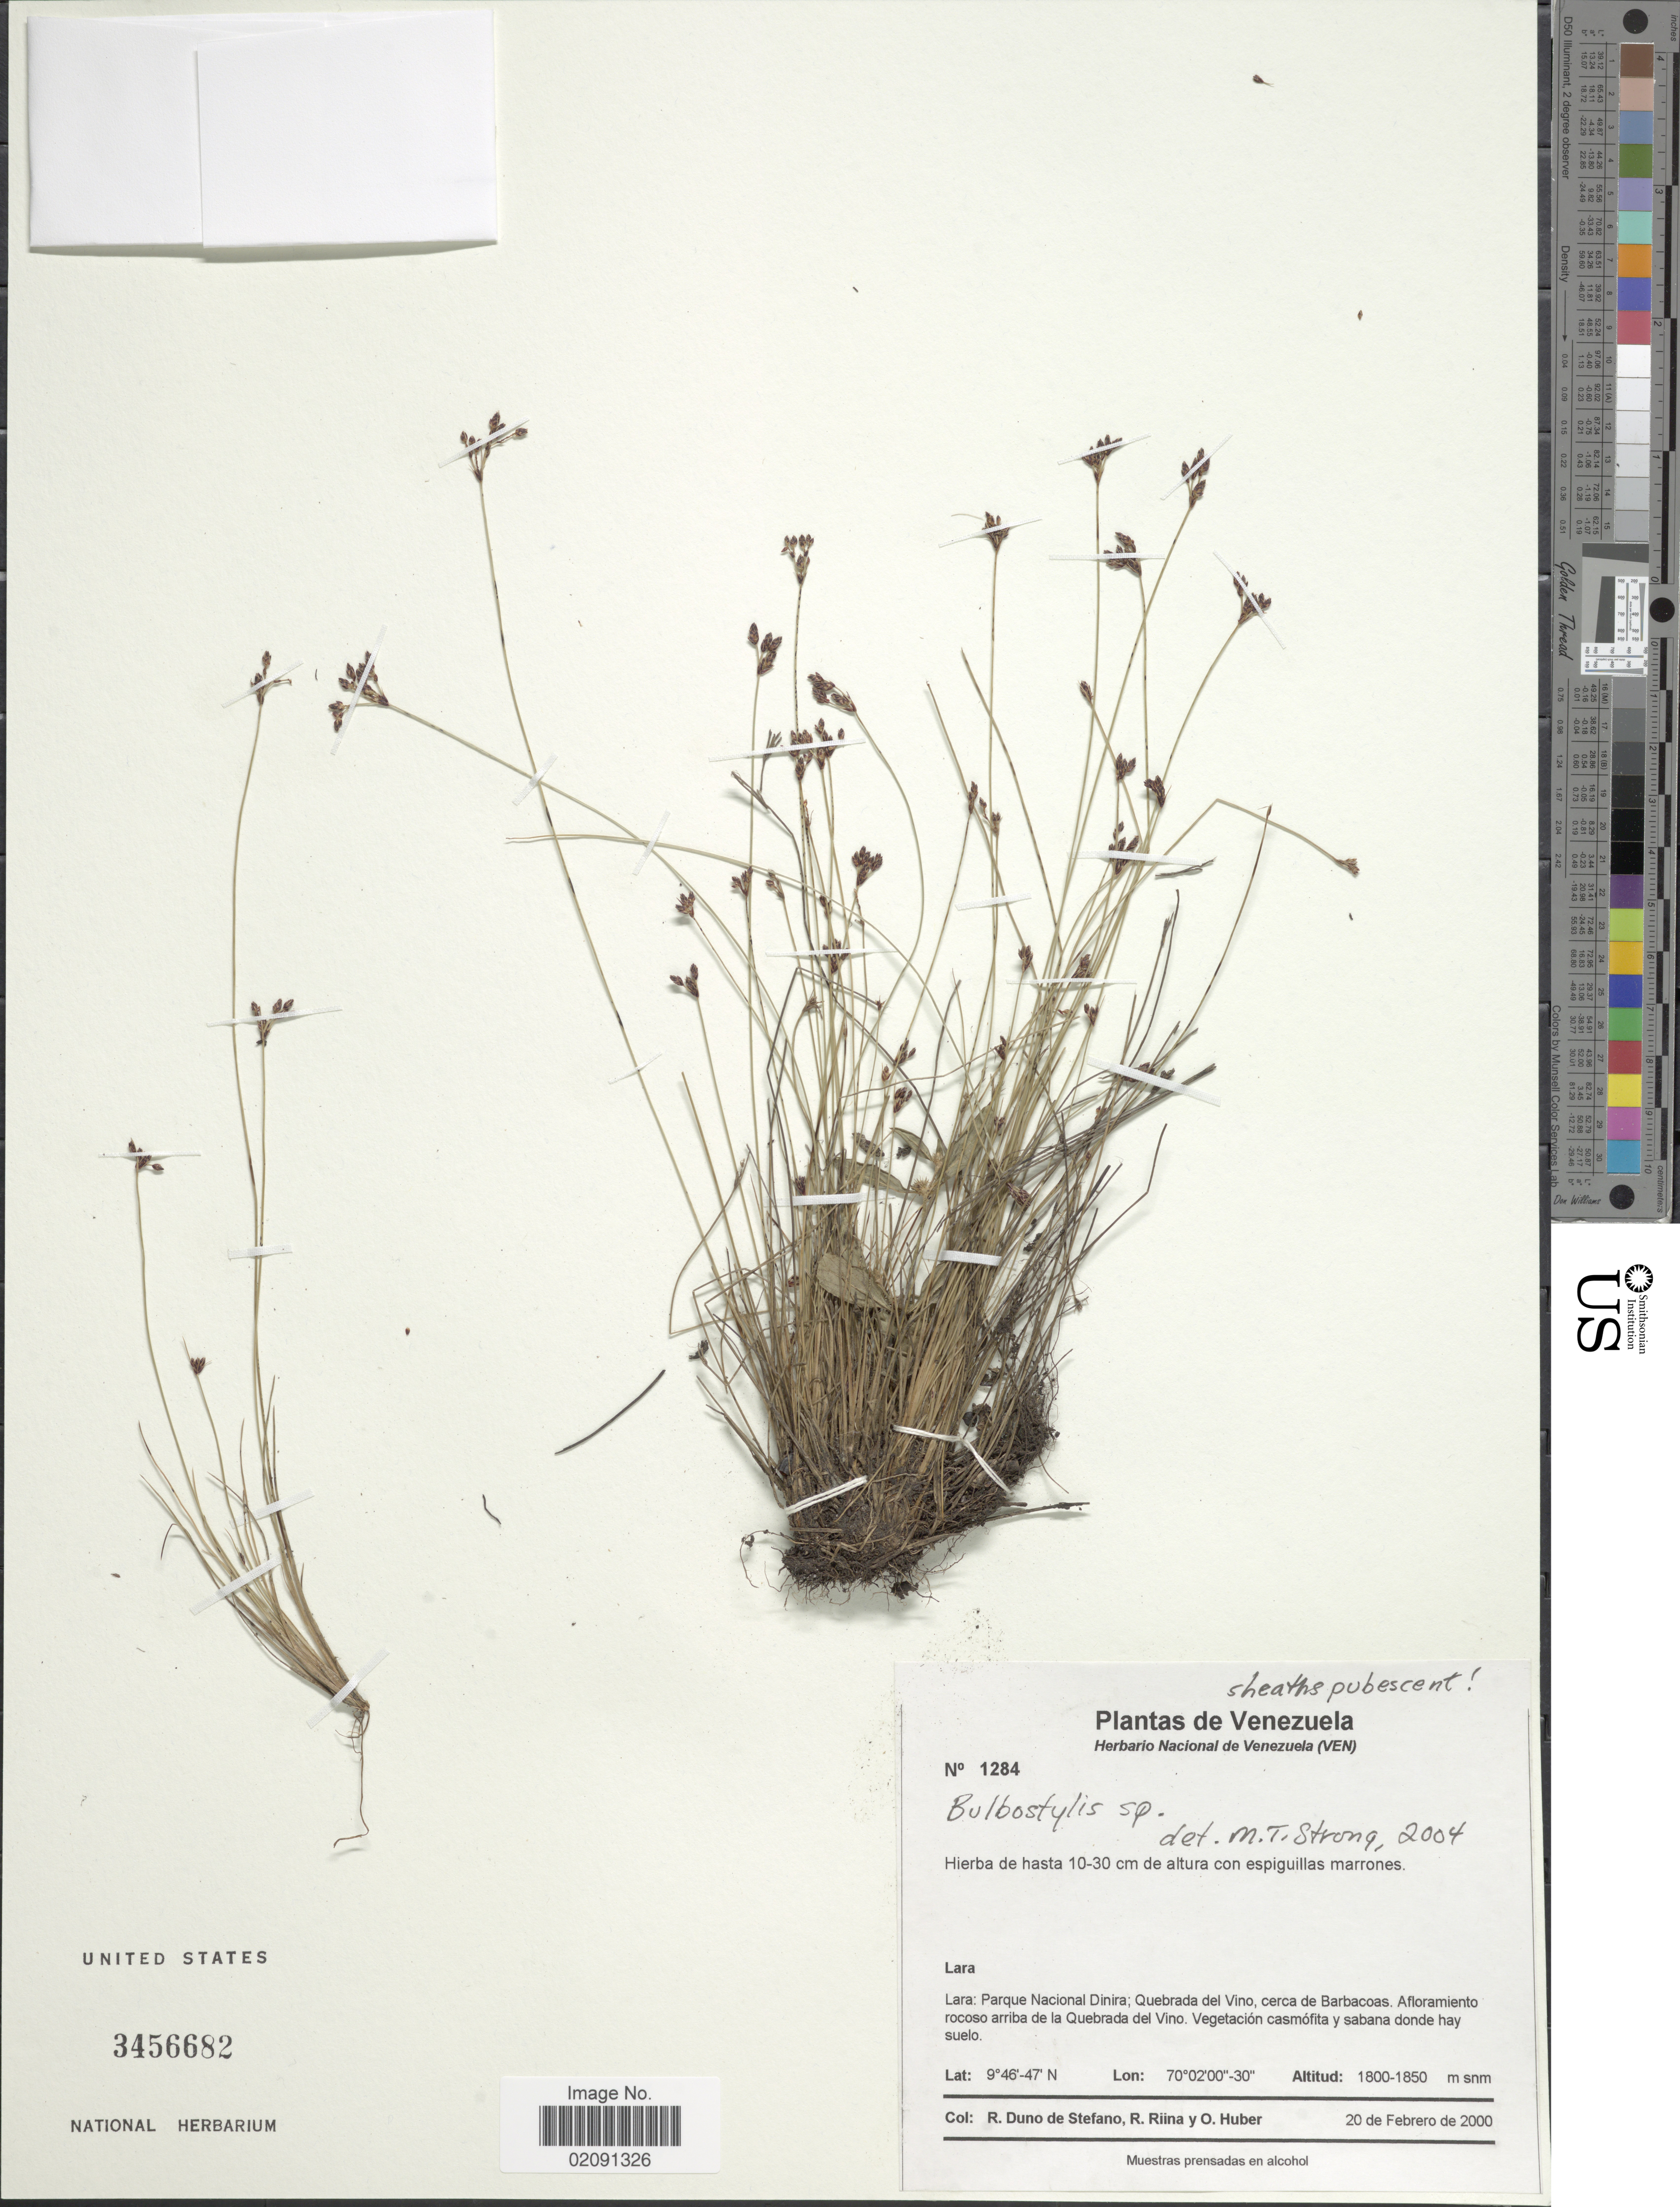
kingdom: Plantae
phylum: Tracheophyta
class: Liliopsida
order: Poales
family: Cyperaceae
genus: Bulbostylis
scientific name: Bulbostylis sp.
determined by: Strong, Mark T., (BOT), Smithsonian Institution - National Museum of Natural History (UNITED STATES)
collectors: R. Duno de Stefano, R. Riina & O. Huber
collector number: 1284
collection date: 2000-02-20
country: Venezuela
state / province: Lara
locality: Parque Nacional Dinira, Quebrada del Vino, cerca de Barbacoas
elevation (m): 1800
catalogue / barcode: US 3456682